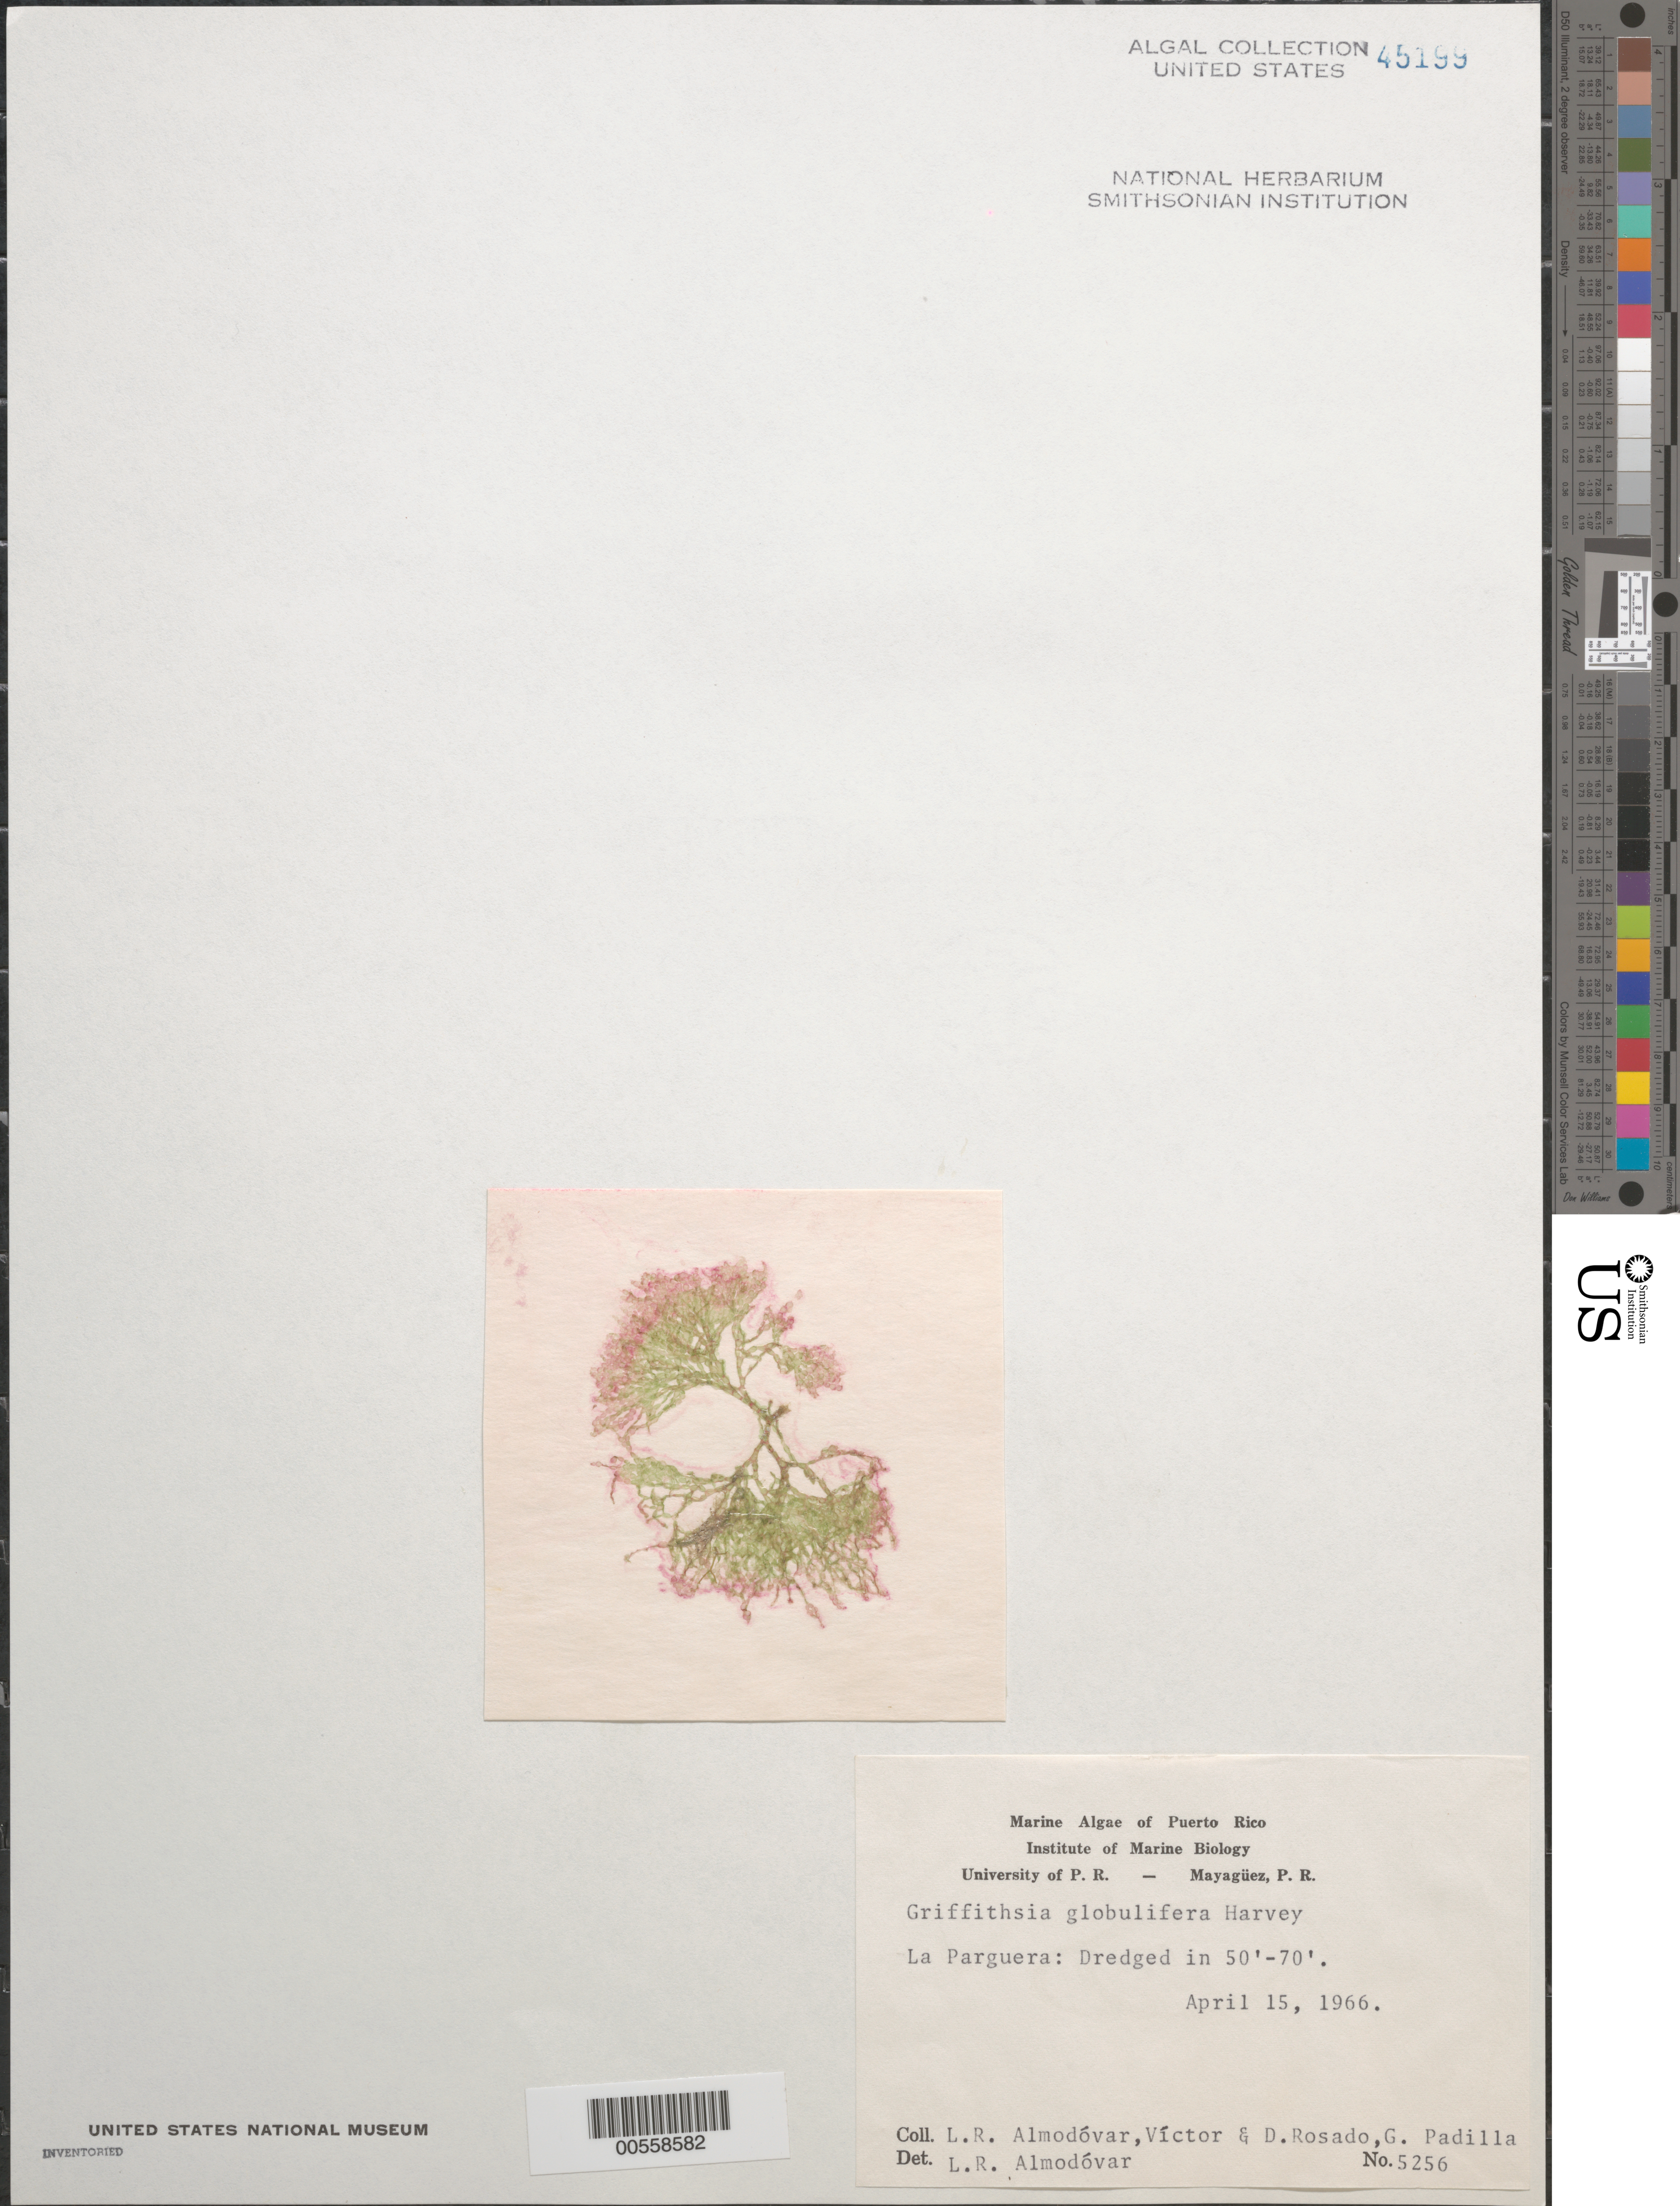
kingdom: Plantae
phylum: Rhodophyta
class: Florideophyceae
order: Ceramiales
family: Wrangeliaceae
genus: Griffithsia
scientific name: Griffithsia globulifera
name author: Harv. ex Kütz.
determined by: Almodovar, L. R.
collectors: L. Almodovar, V. Rosado, D. Rosado & G. Padilla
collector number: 5256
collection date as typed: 15 Apr 1966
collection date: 1966-04-15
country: Puerto Rico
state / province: Lajas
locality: La Parguera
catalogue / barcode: US 45199